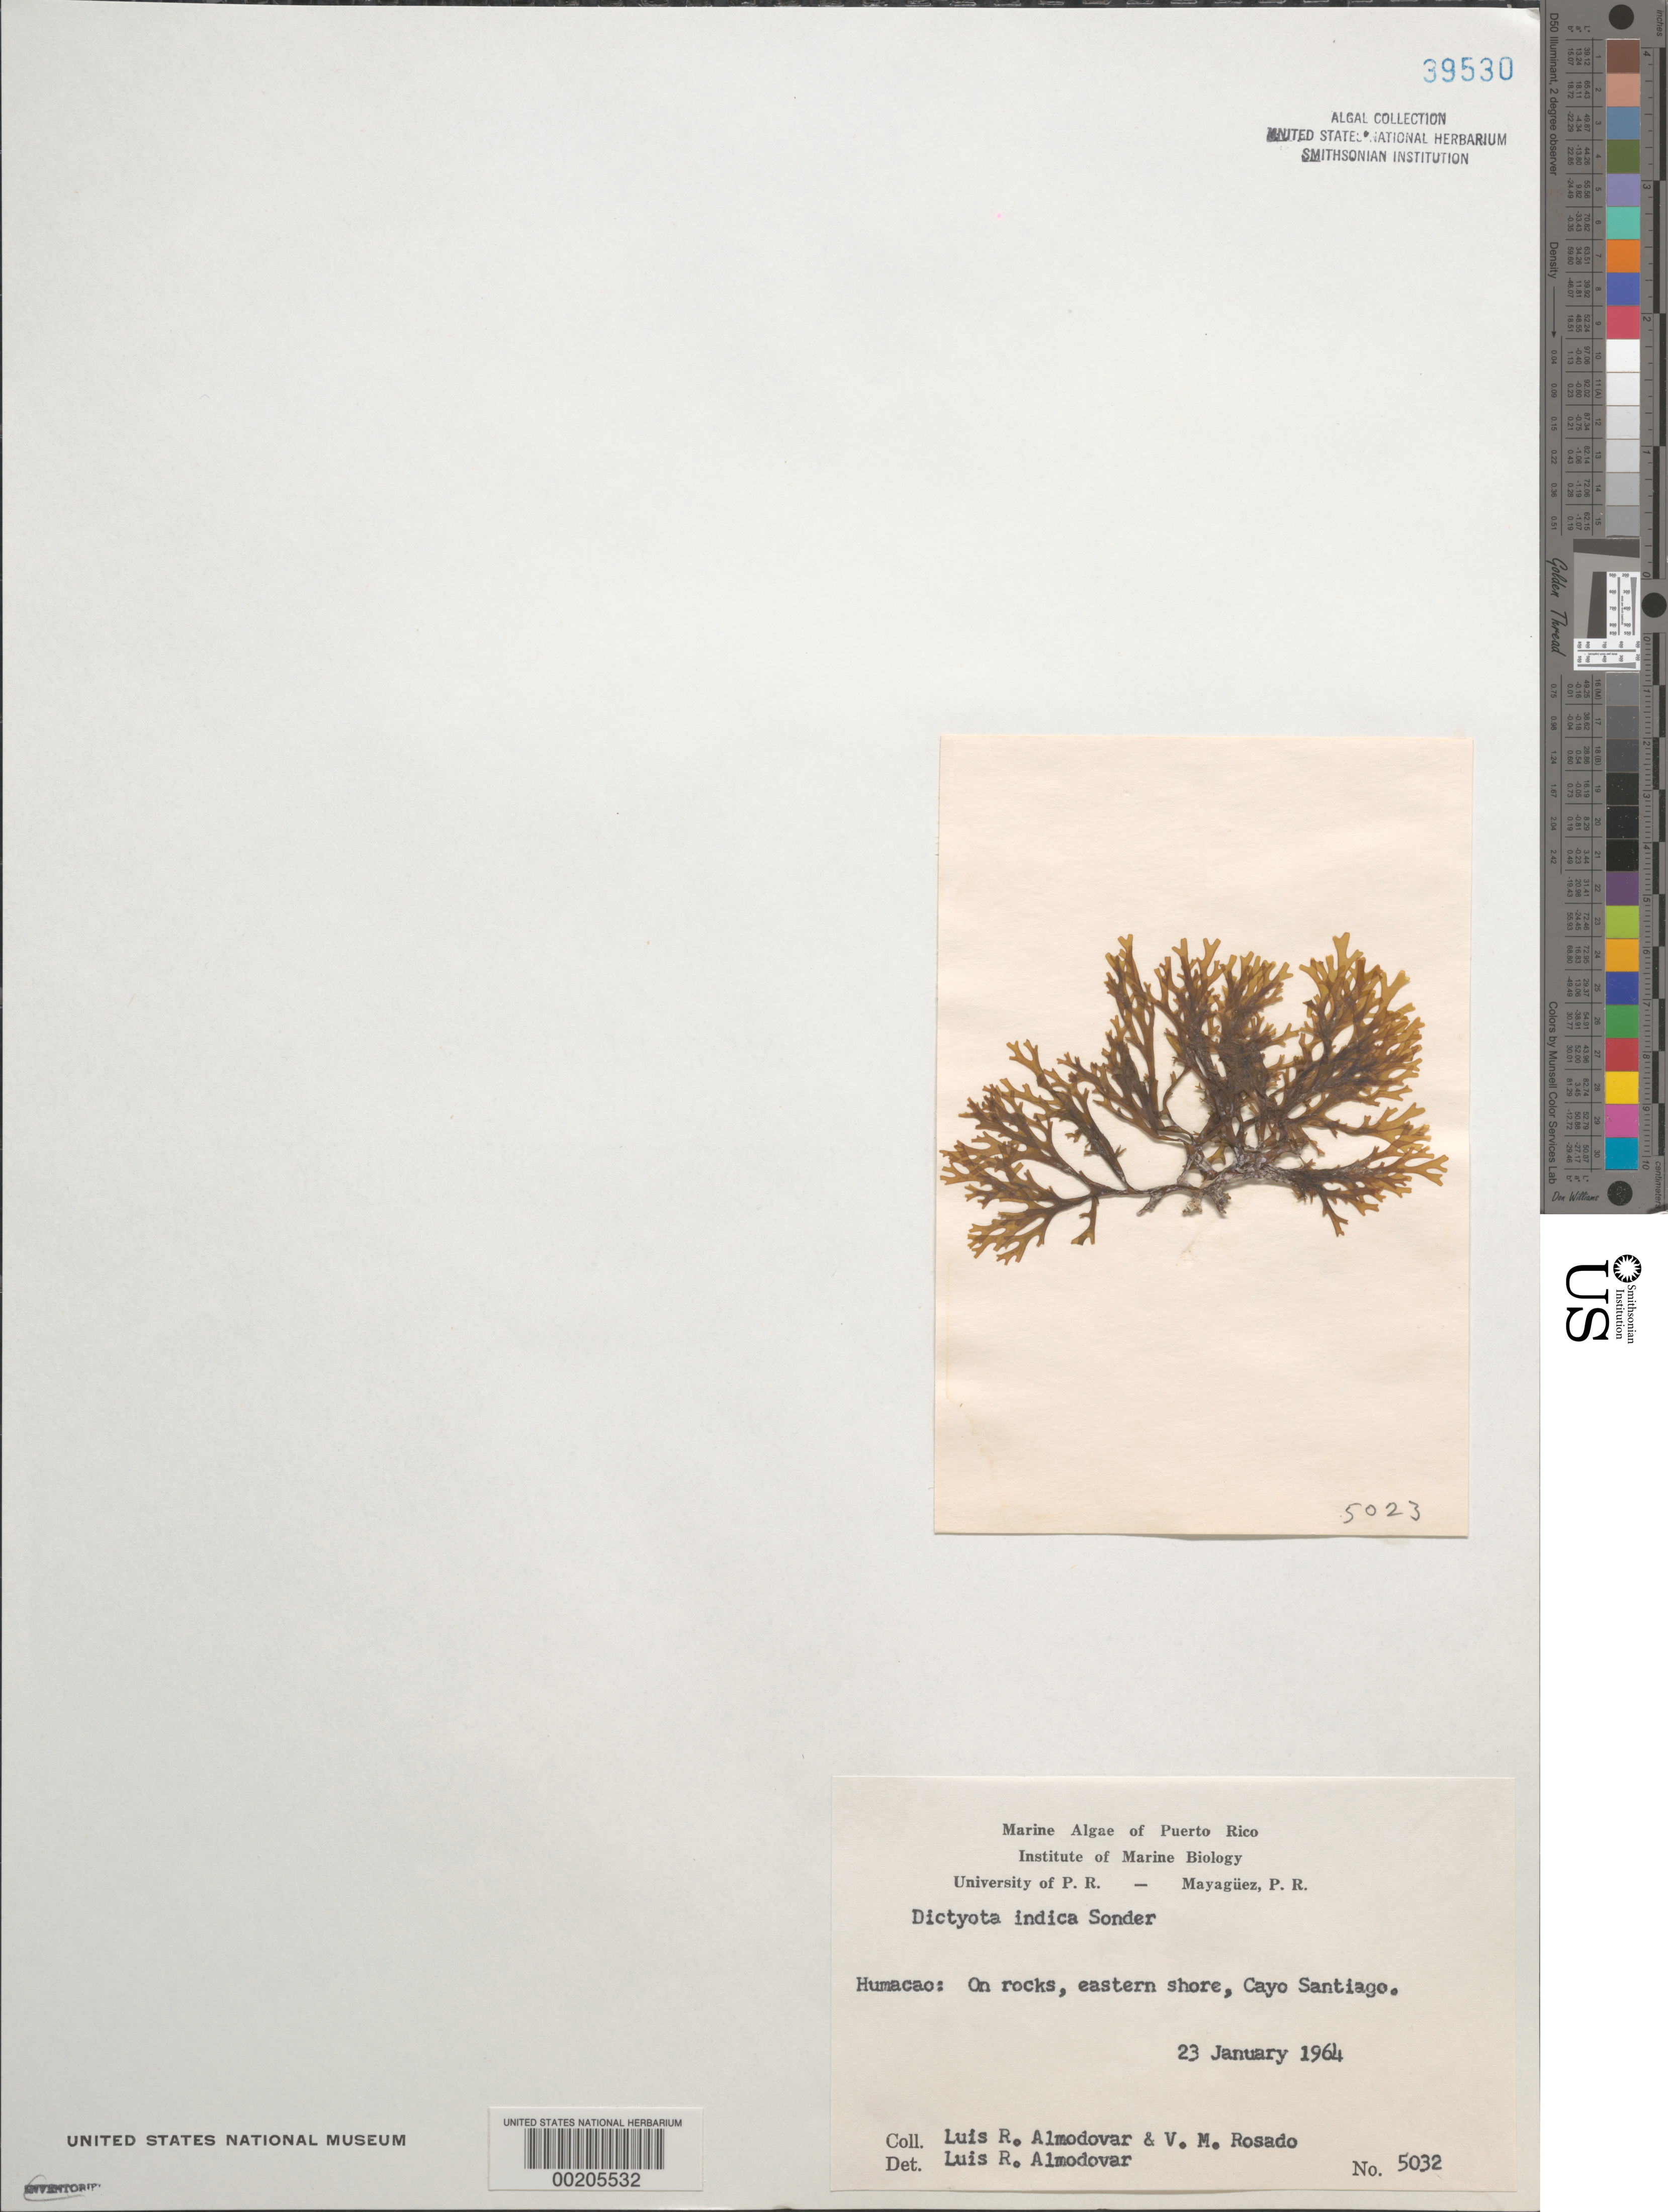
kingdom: Chromista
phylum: Ochrophyta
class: Phaeophyceae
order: Dictyotales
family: Dictyotaceae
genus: Dictyota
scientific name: Dictyota indica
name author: Anand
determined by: Almodovar, L. R.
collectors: L. Almodovar & V. Rosado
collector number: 5032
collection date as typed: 23 Jan 1964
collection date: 1964-01-23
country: Puerto Rico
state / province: Humacao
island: Cayo Santiago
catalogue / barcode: US 39530